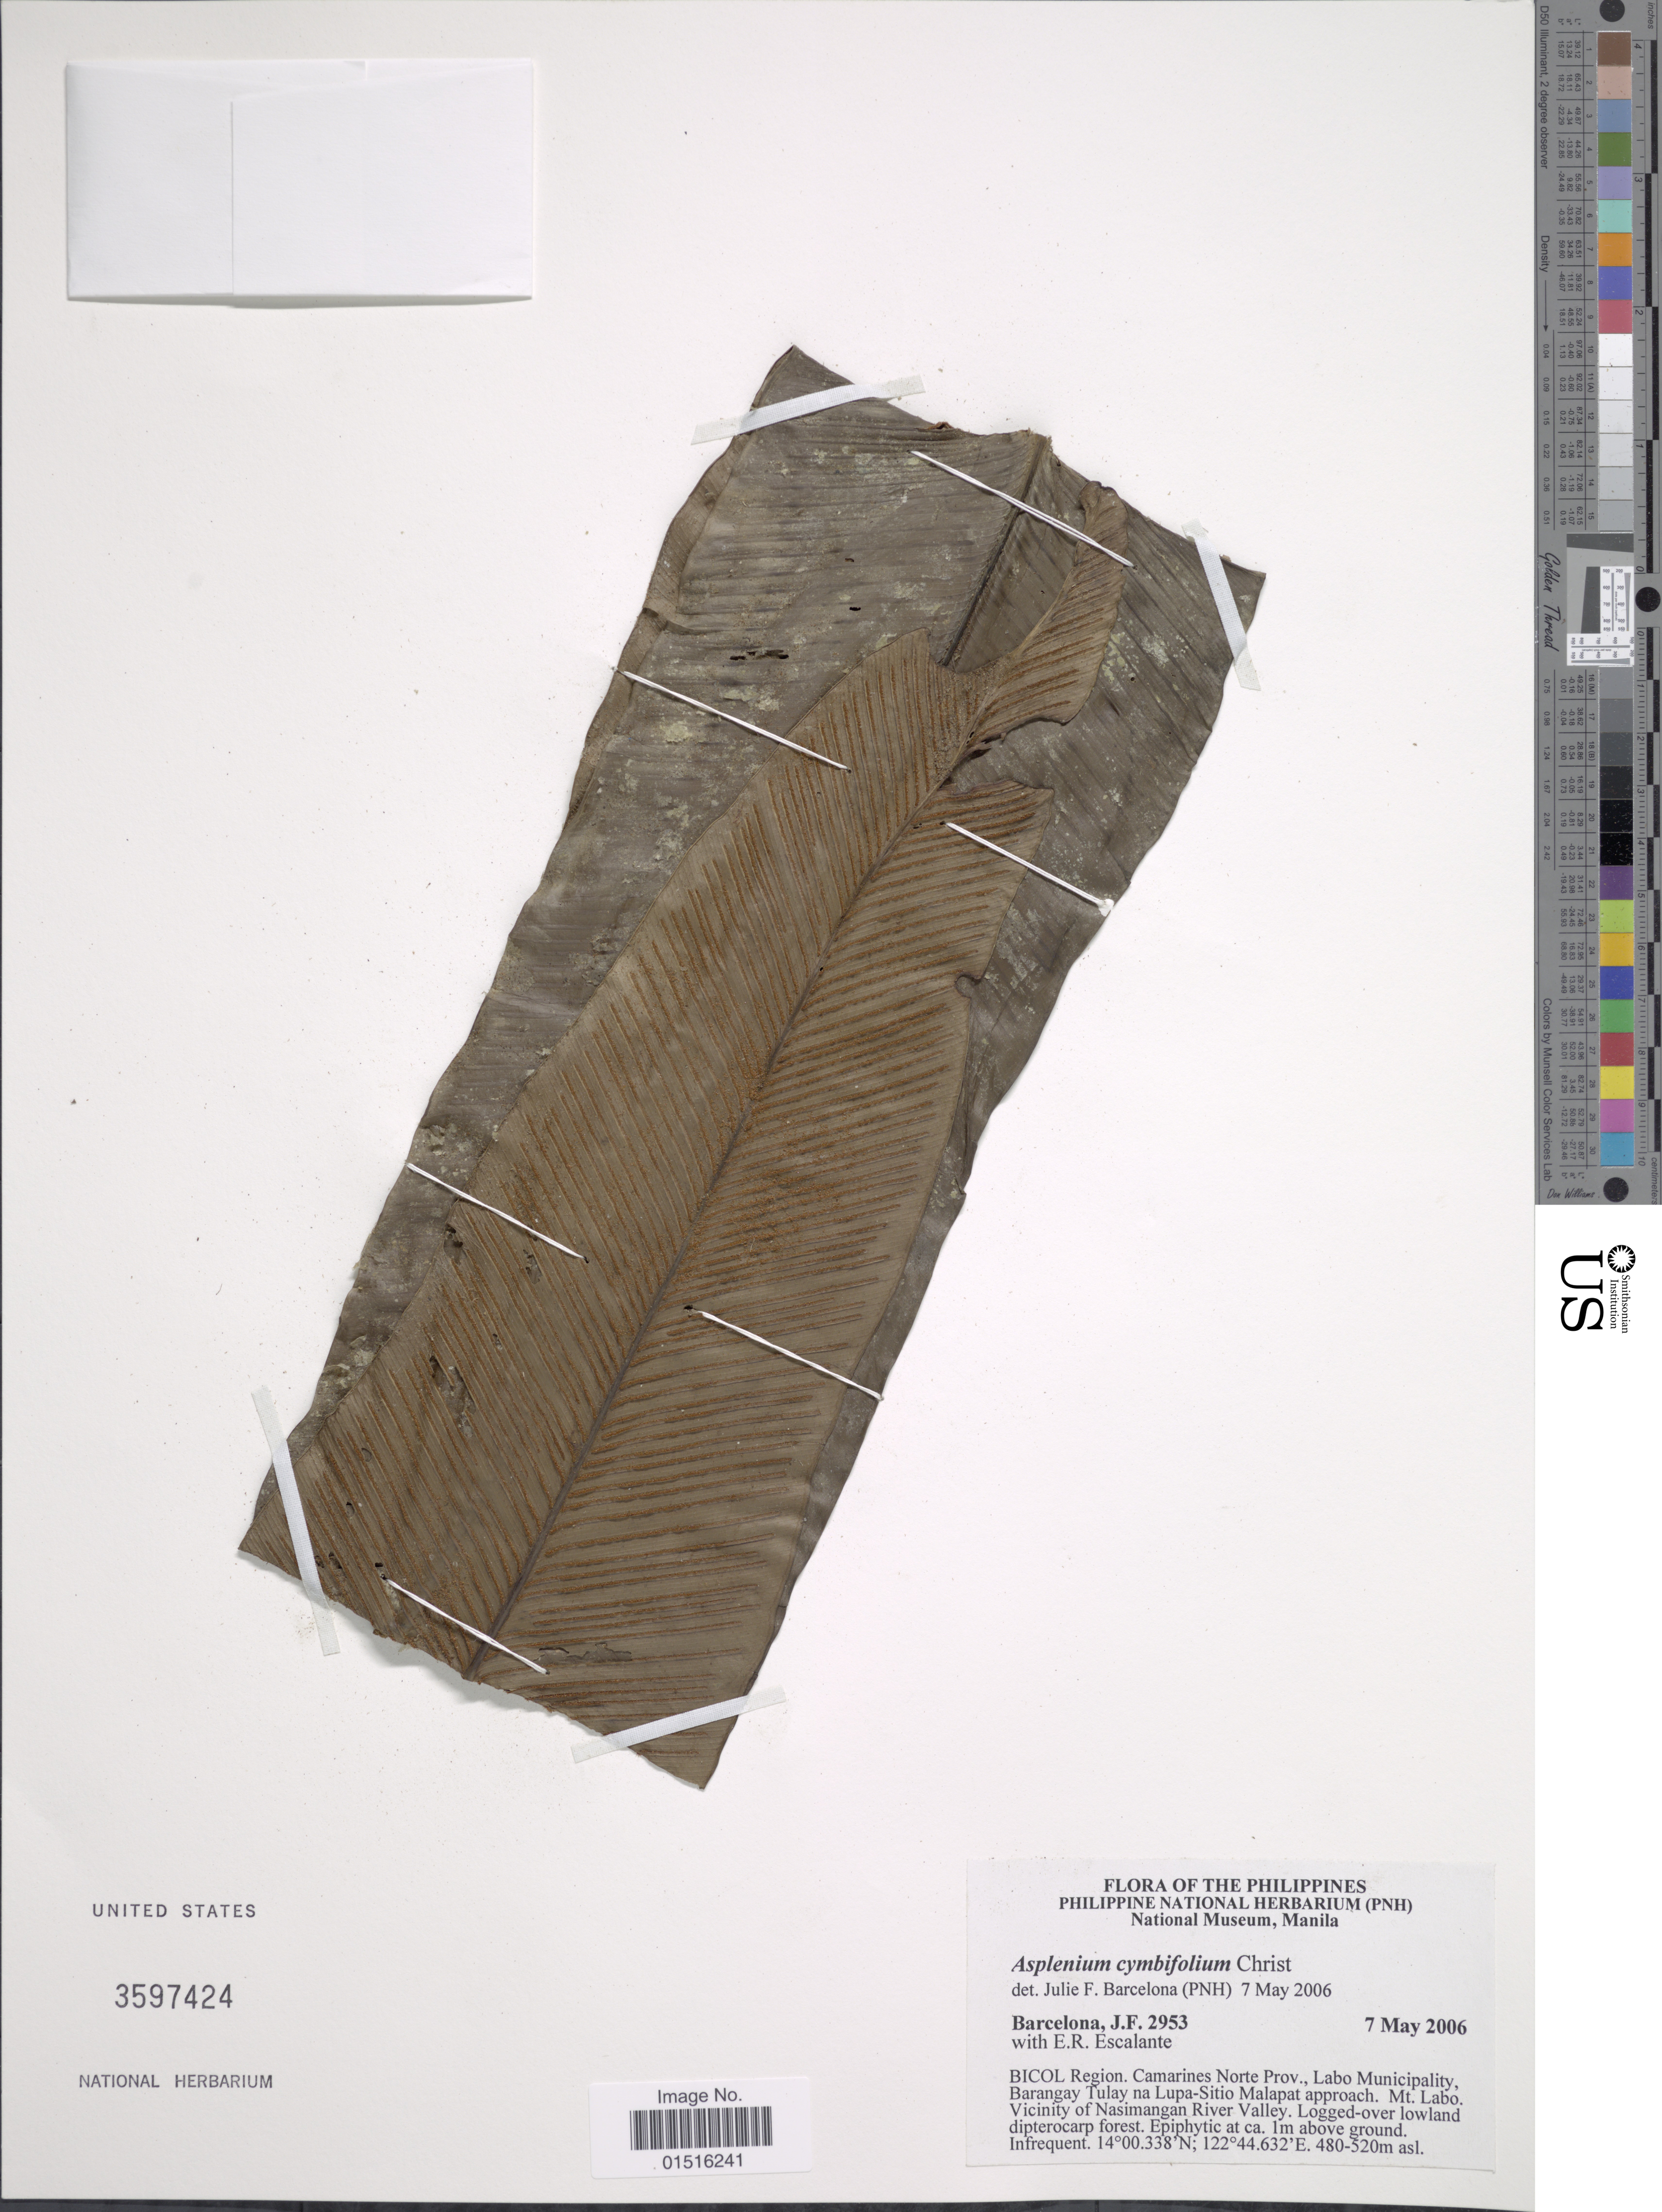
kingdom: Plantae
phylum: Tracheophyta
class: Polypodiopsida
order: Polypodiales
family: Aspleniaceae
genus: Asplenium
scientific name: Asplenium cymbifolium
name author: Christ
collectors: J. F. Barcelona & E. Escalante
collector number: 2953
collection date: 2006-05-07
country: Philippines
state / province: Bicol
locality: Bicol Region. Camarines Norte Prov., Labo Municipality, Barangay Tulay na Lupa- Sitio Malapat approach. Mt. Labo. Vicinity of Nasimangan River Valley.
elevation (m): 480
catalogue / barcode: US 2597424